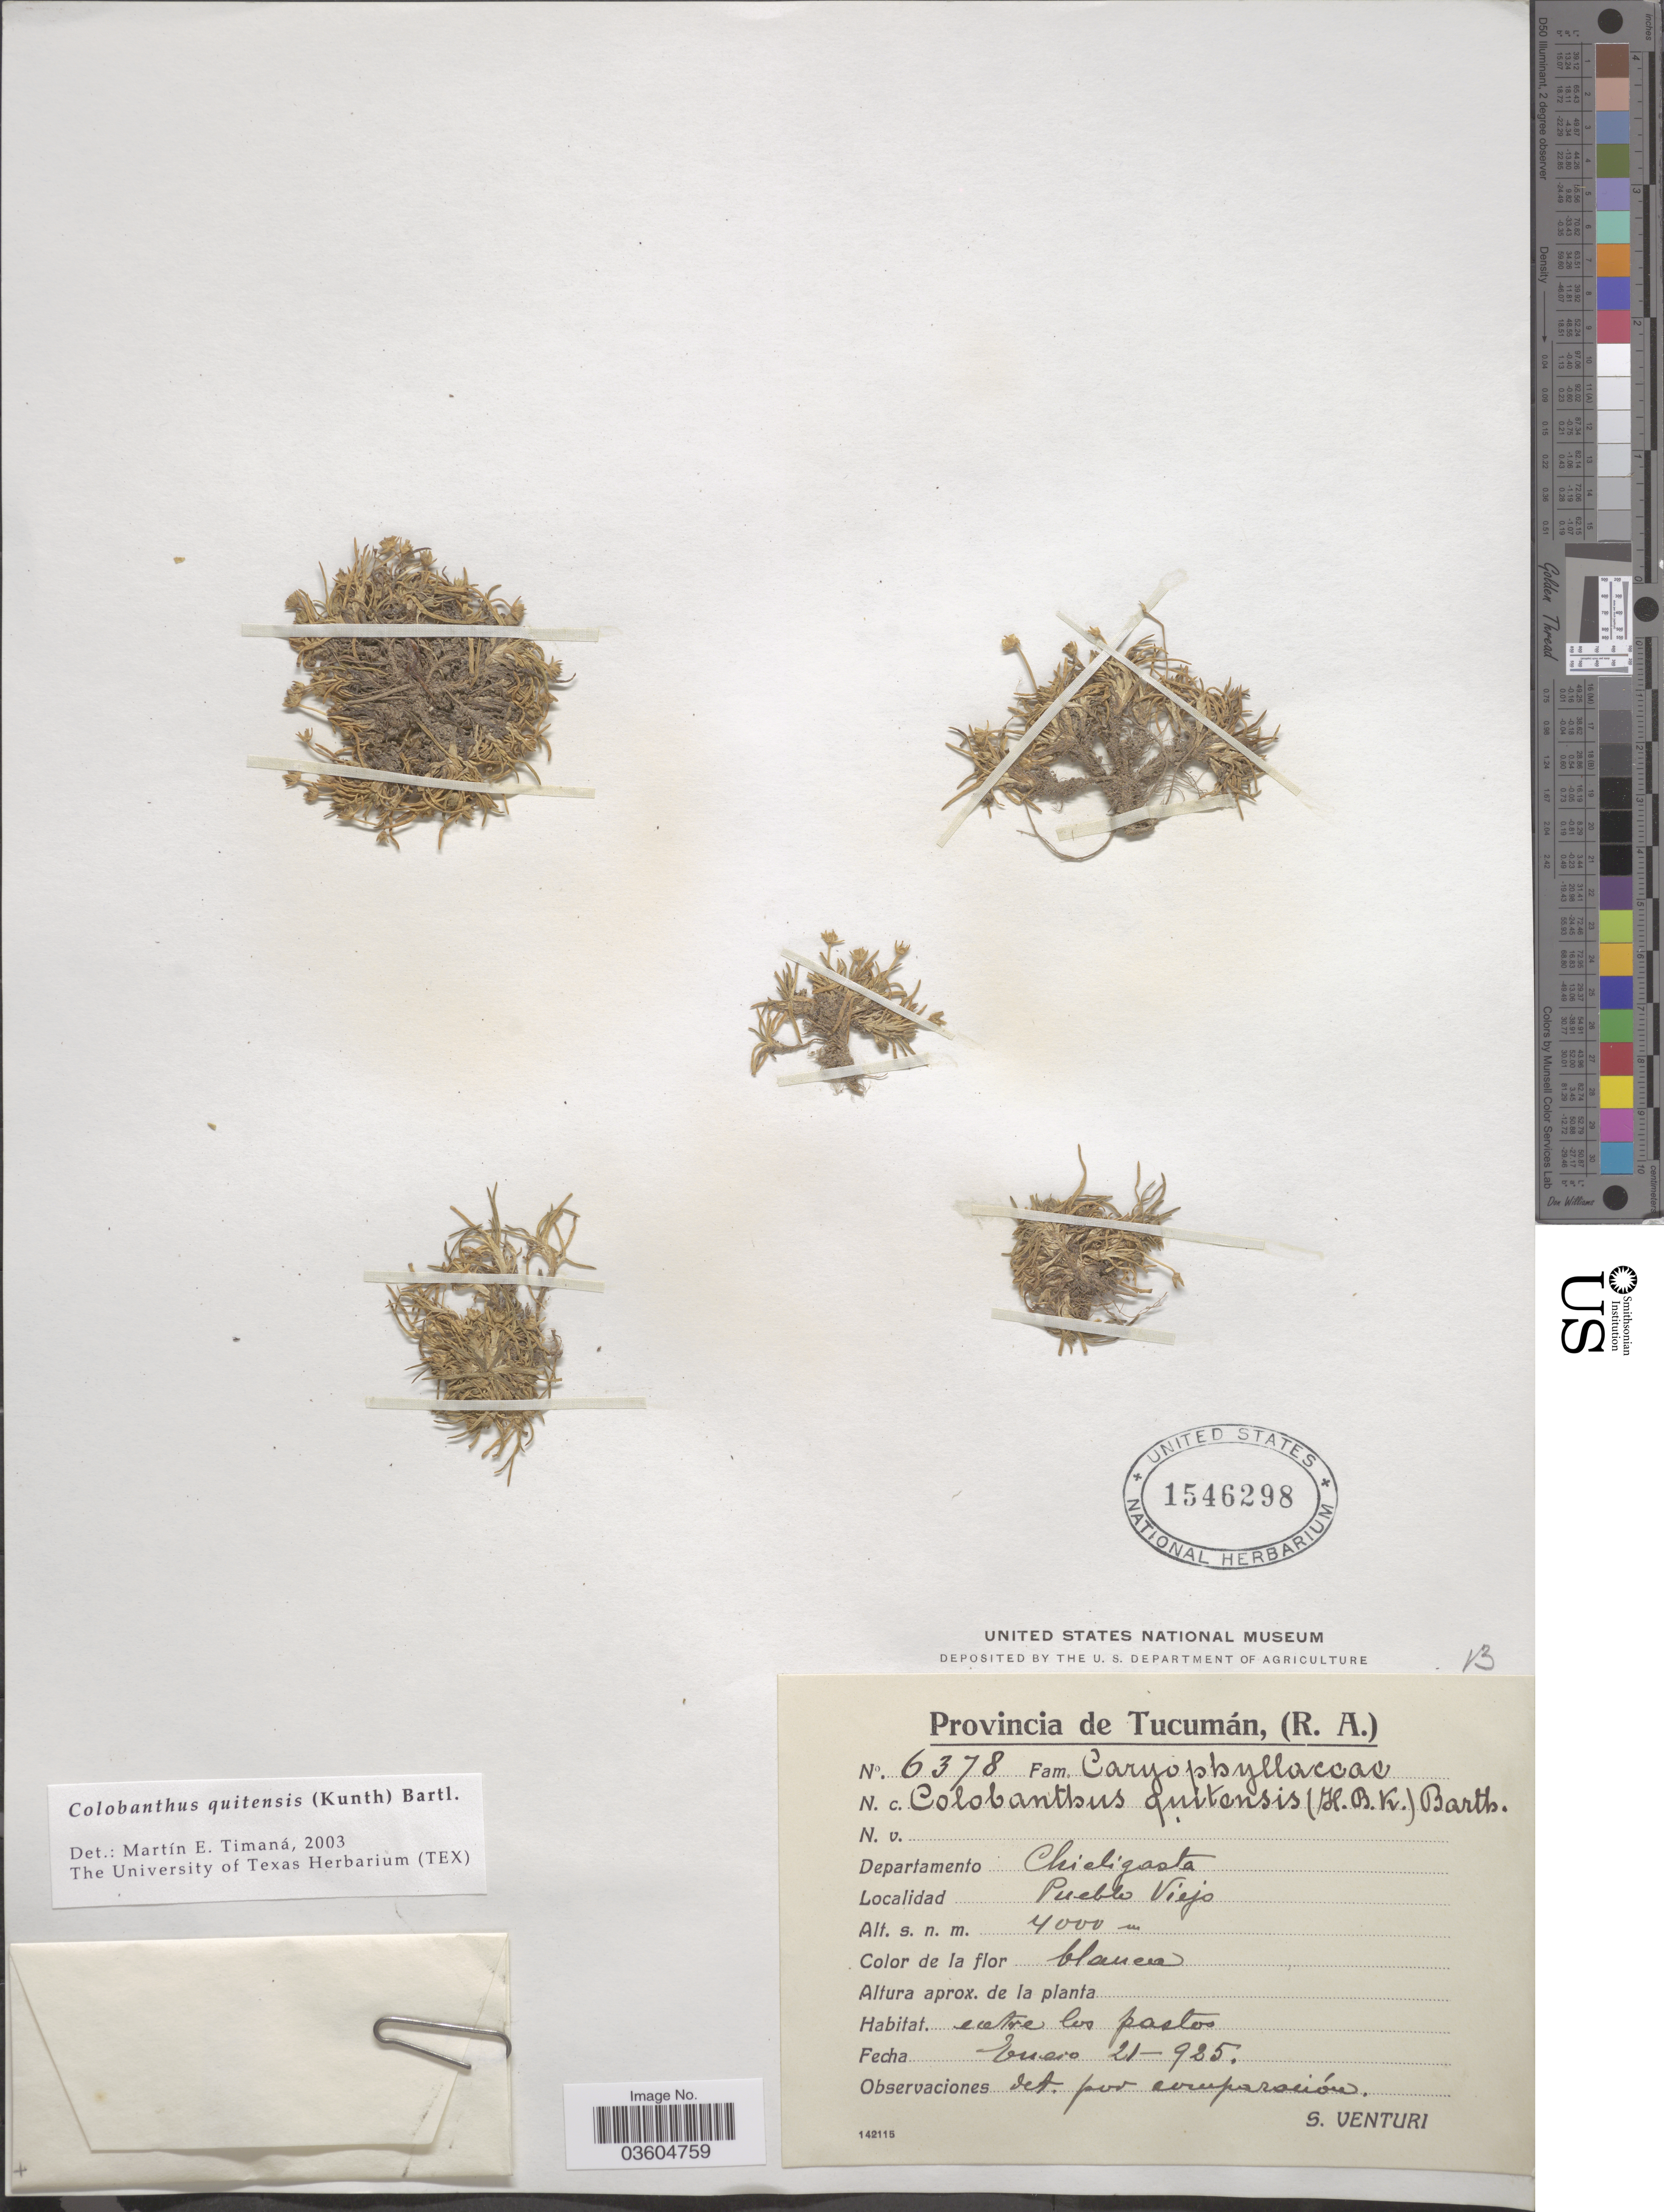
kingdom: Plantae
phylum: Tracheophyta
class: Magnoliopsida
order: Caryophyllales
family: Caryophyllaceae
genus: Colobanthus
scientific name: Colobanthus quitensis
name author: (Kunth) Bartl.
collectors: S. Venturi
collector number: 6378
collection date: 1925-01-21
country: Argentina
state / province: Tucuman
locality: Departamento Chicligasta. Pueblo Viejo.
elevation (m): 4000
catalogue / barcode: US 1546298